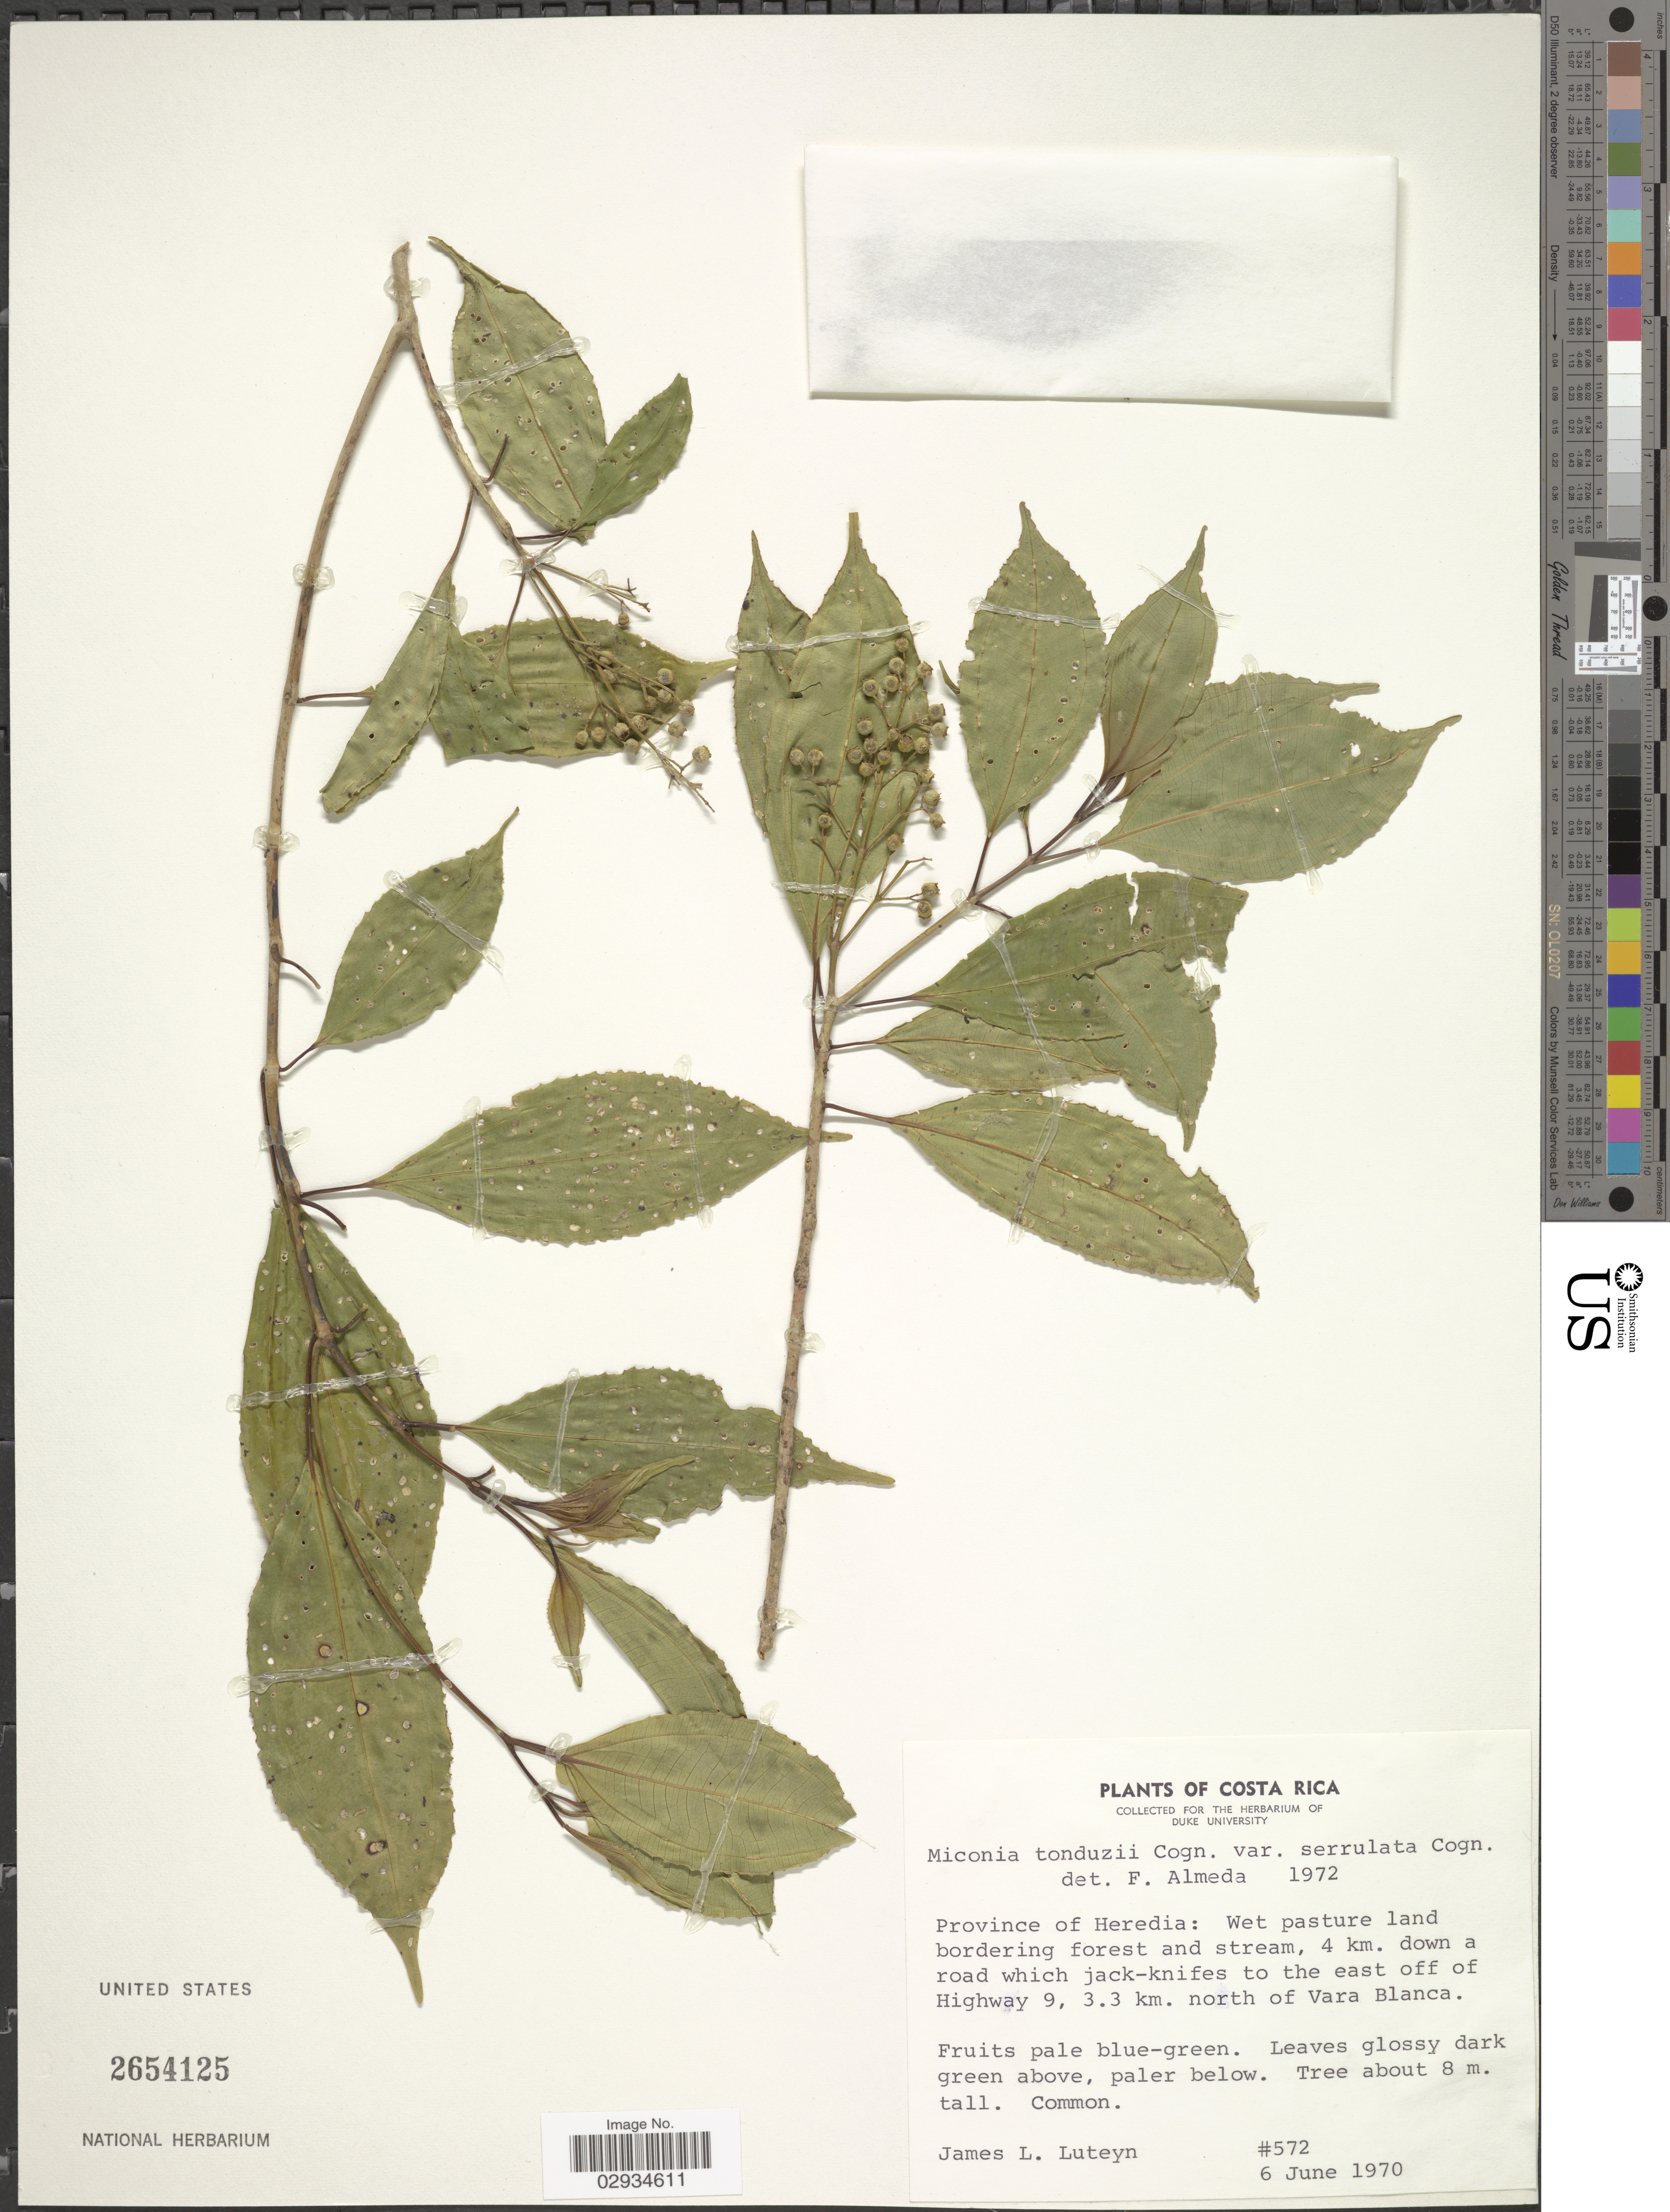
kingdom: Plantae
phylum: Tracheophyta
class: Magnoliopsida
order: Myrtales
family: Melastomataceae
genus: Miconia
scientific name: Miconia tonduzii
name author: Cogn. in A. DC.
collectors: J. Luteyn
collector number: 572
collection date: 1970-06-06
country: Costa Rica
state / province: Heredia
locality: Wet pasture land bordering forest and stream, 4 km. down a road which jack-knifes to the east off of Highway 9, 3.3. km. north of Vara Blanca.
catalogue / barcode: US 2654125